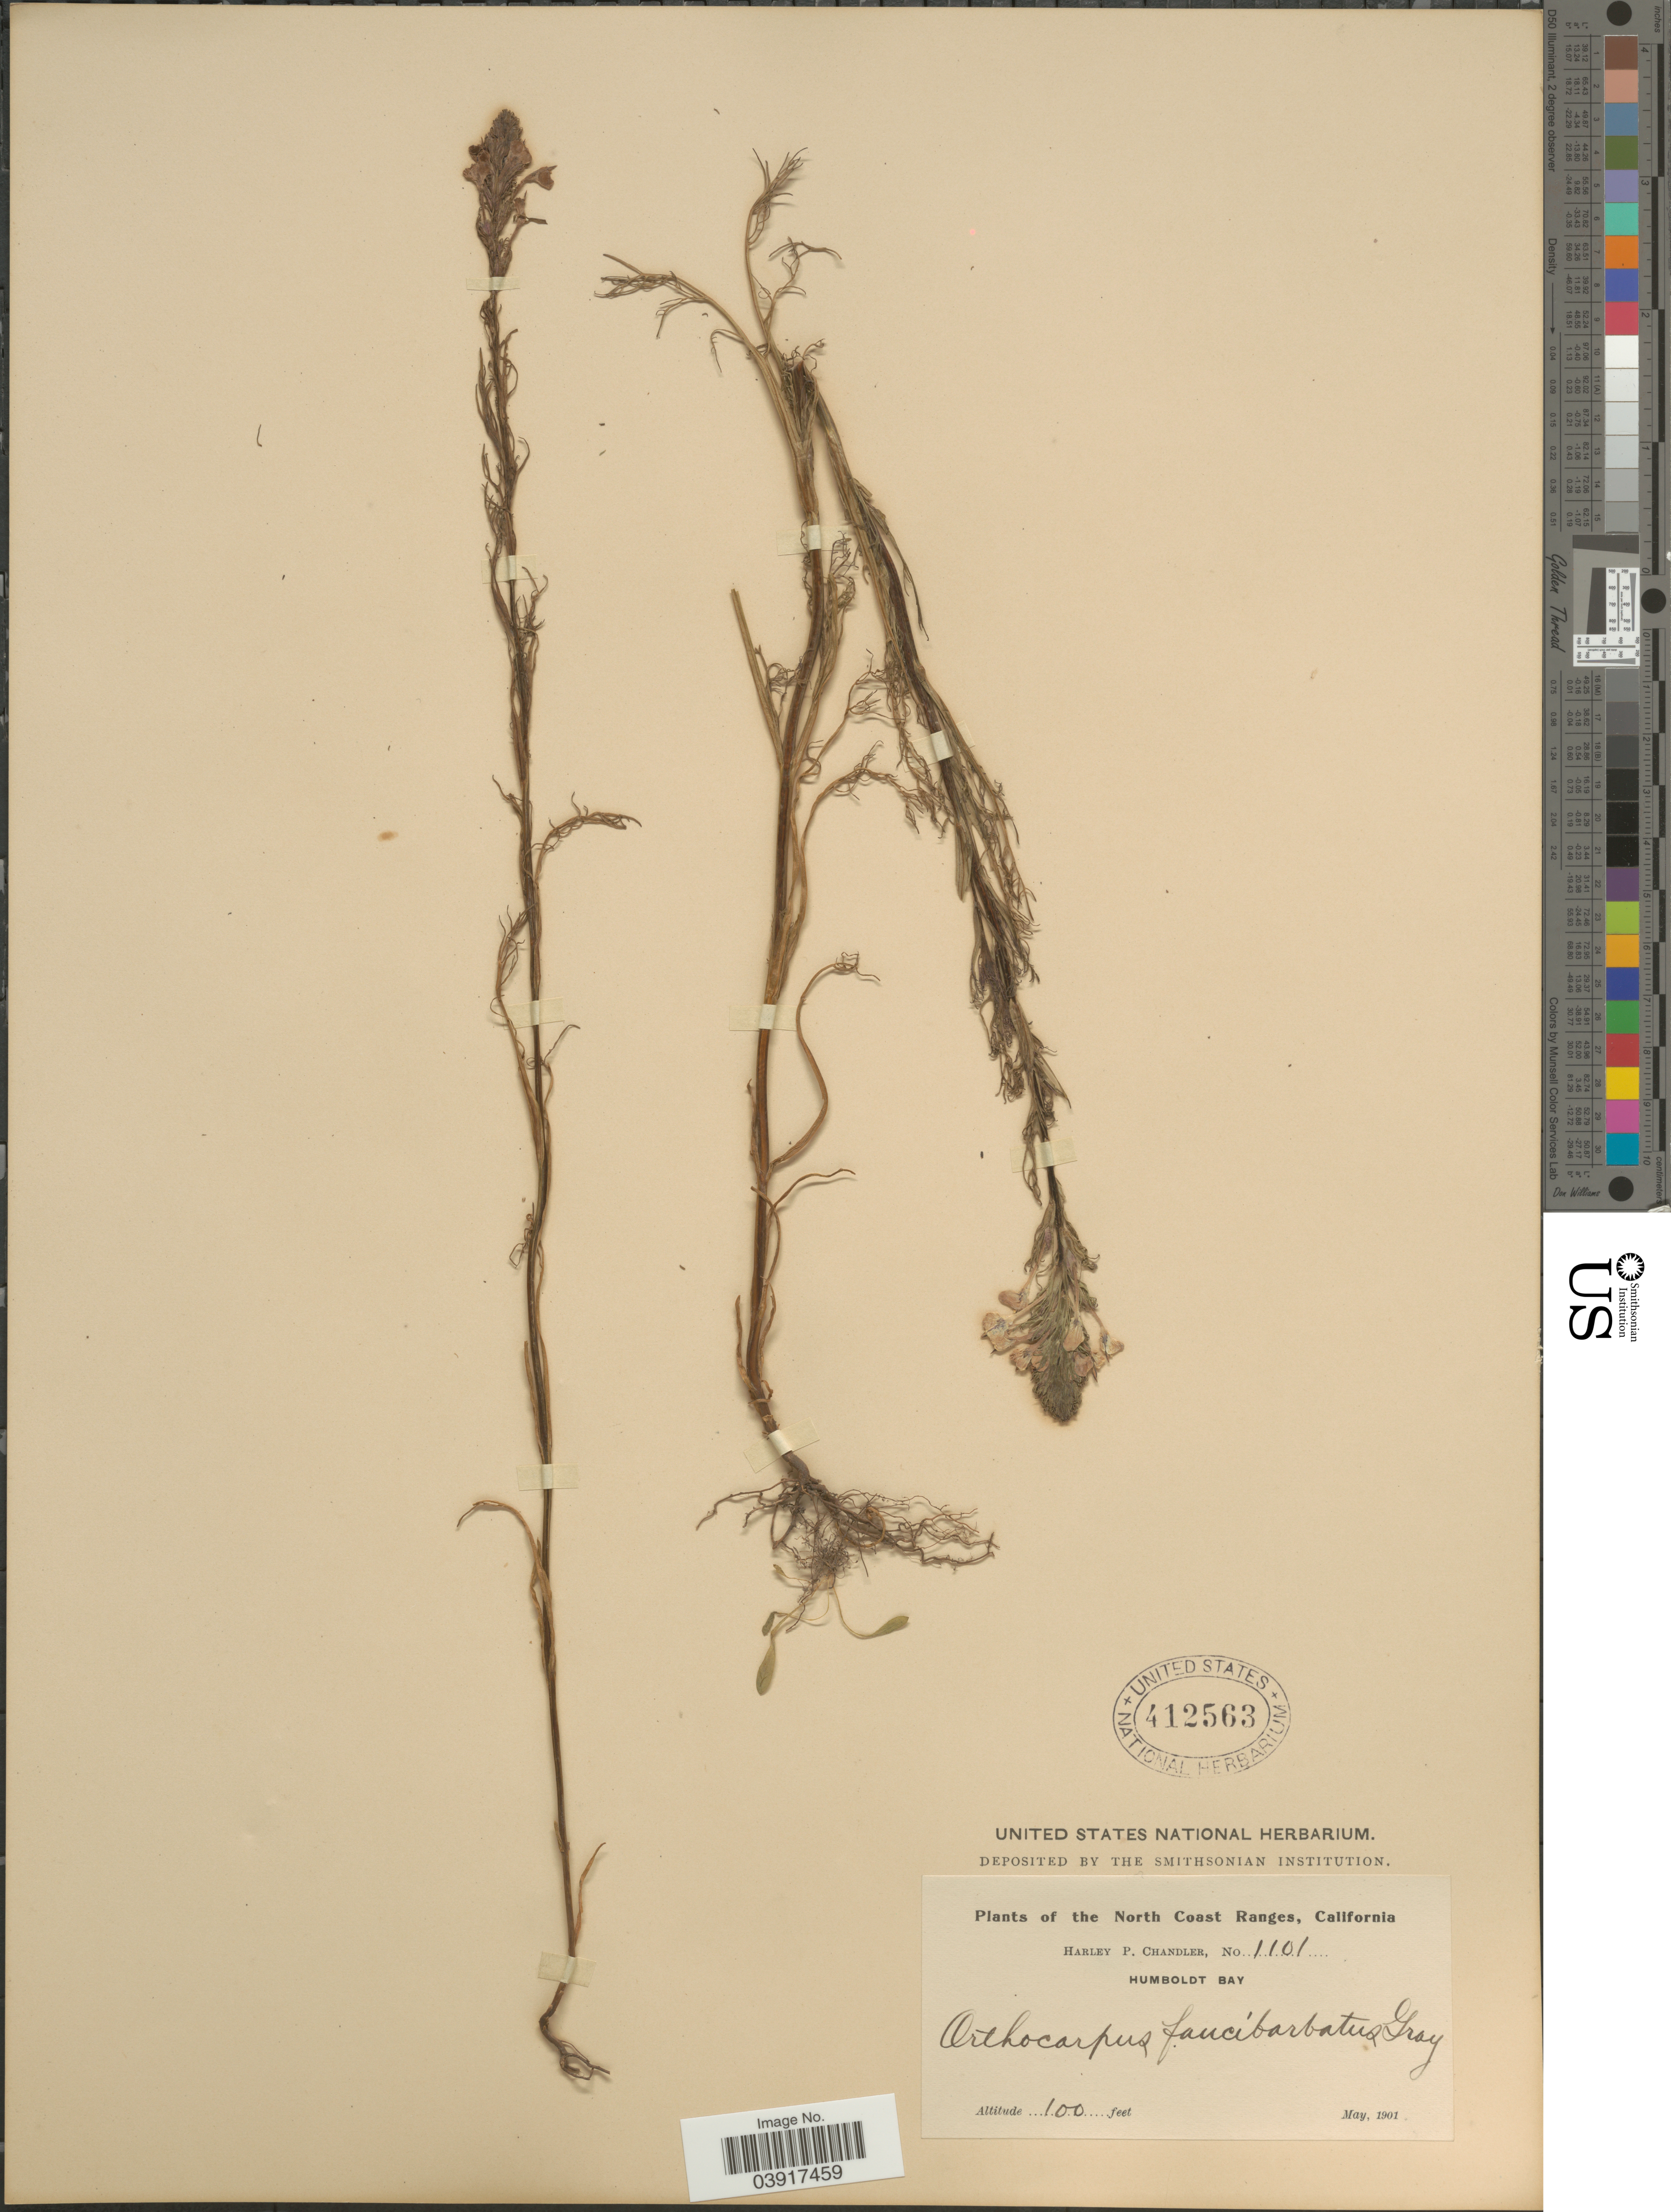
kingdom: Plantae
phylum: Tracheophyta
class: Magnoliopsida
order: Lamiales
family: Orobanchaceae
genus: Orthocarpus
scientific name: Orthocarpus faucibarbatus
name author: A. Gray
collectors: H. Chandler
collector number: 1101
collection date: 1901-05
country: United States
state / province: California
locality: The North Coast Ranges, Humboldt Bay.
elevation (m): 30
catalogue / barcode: US 412563